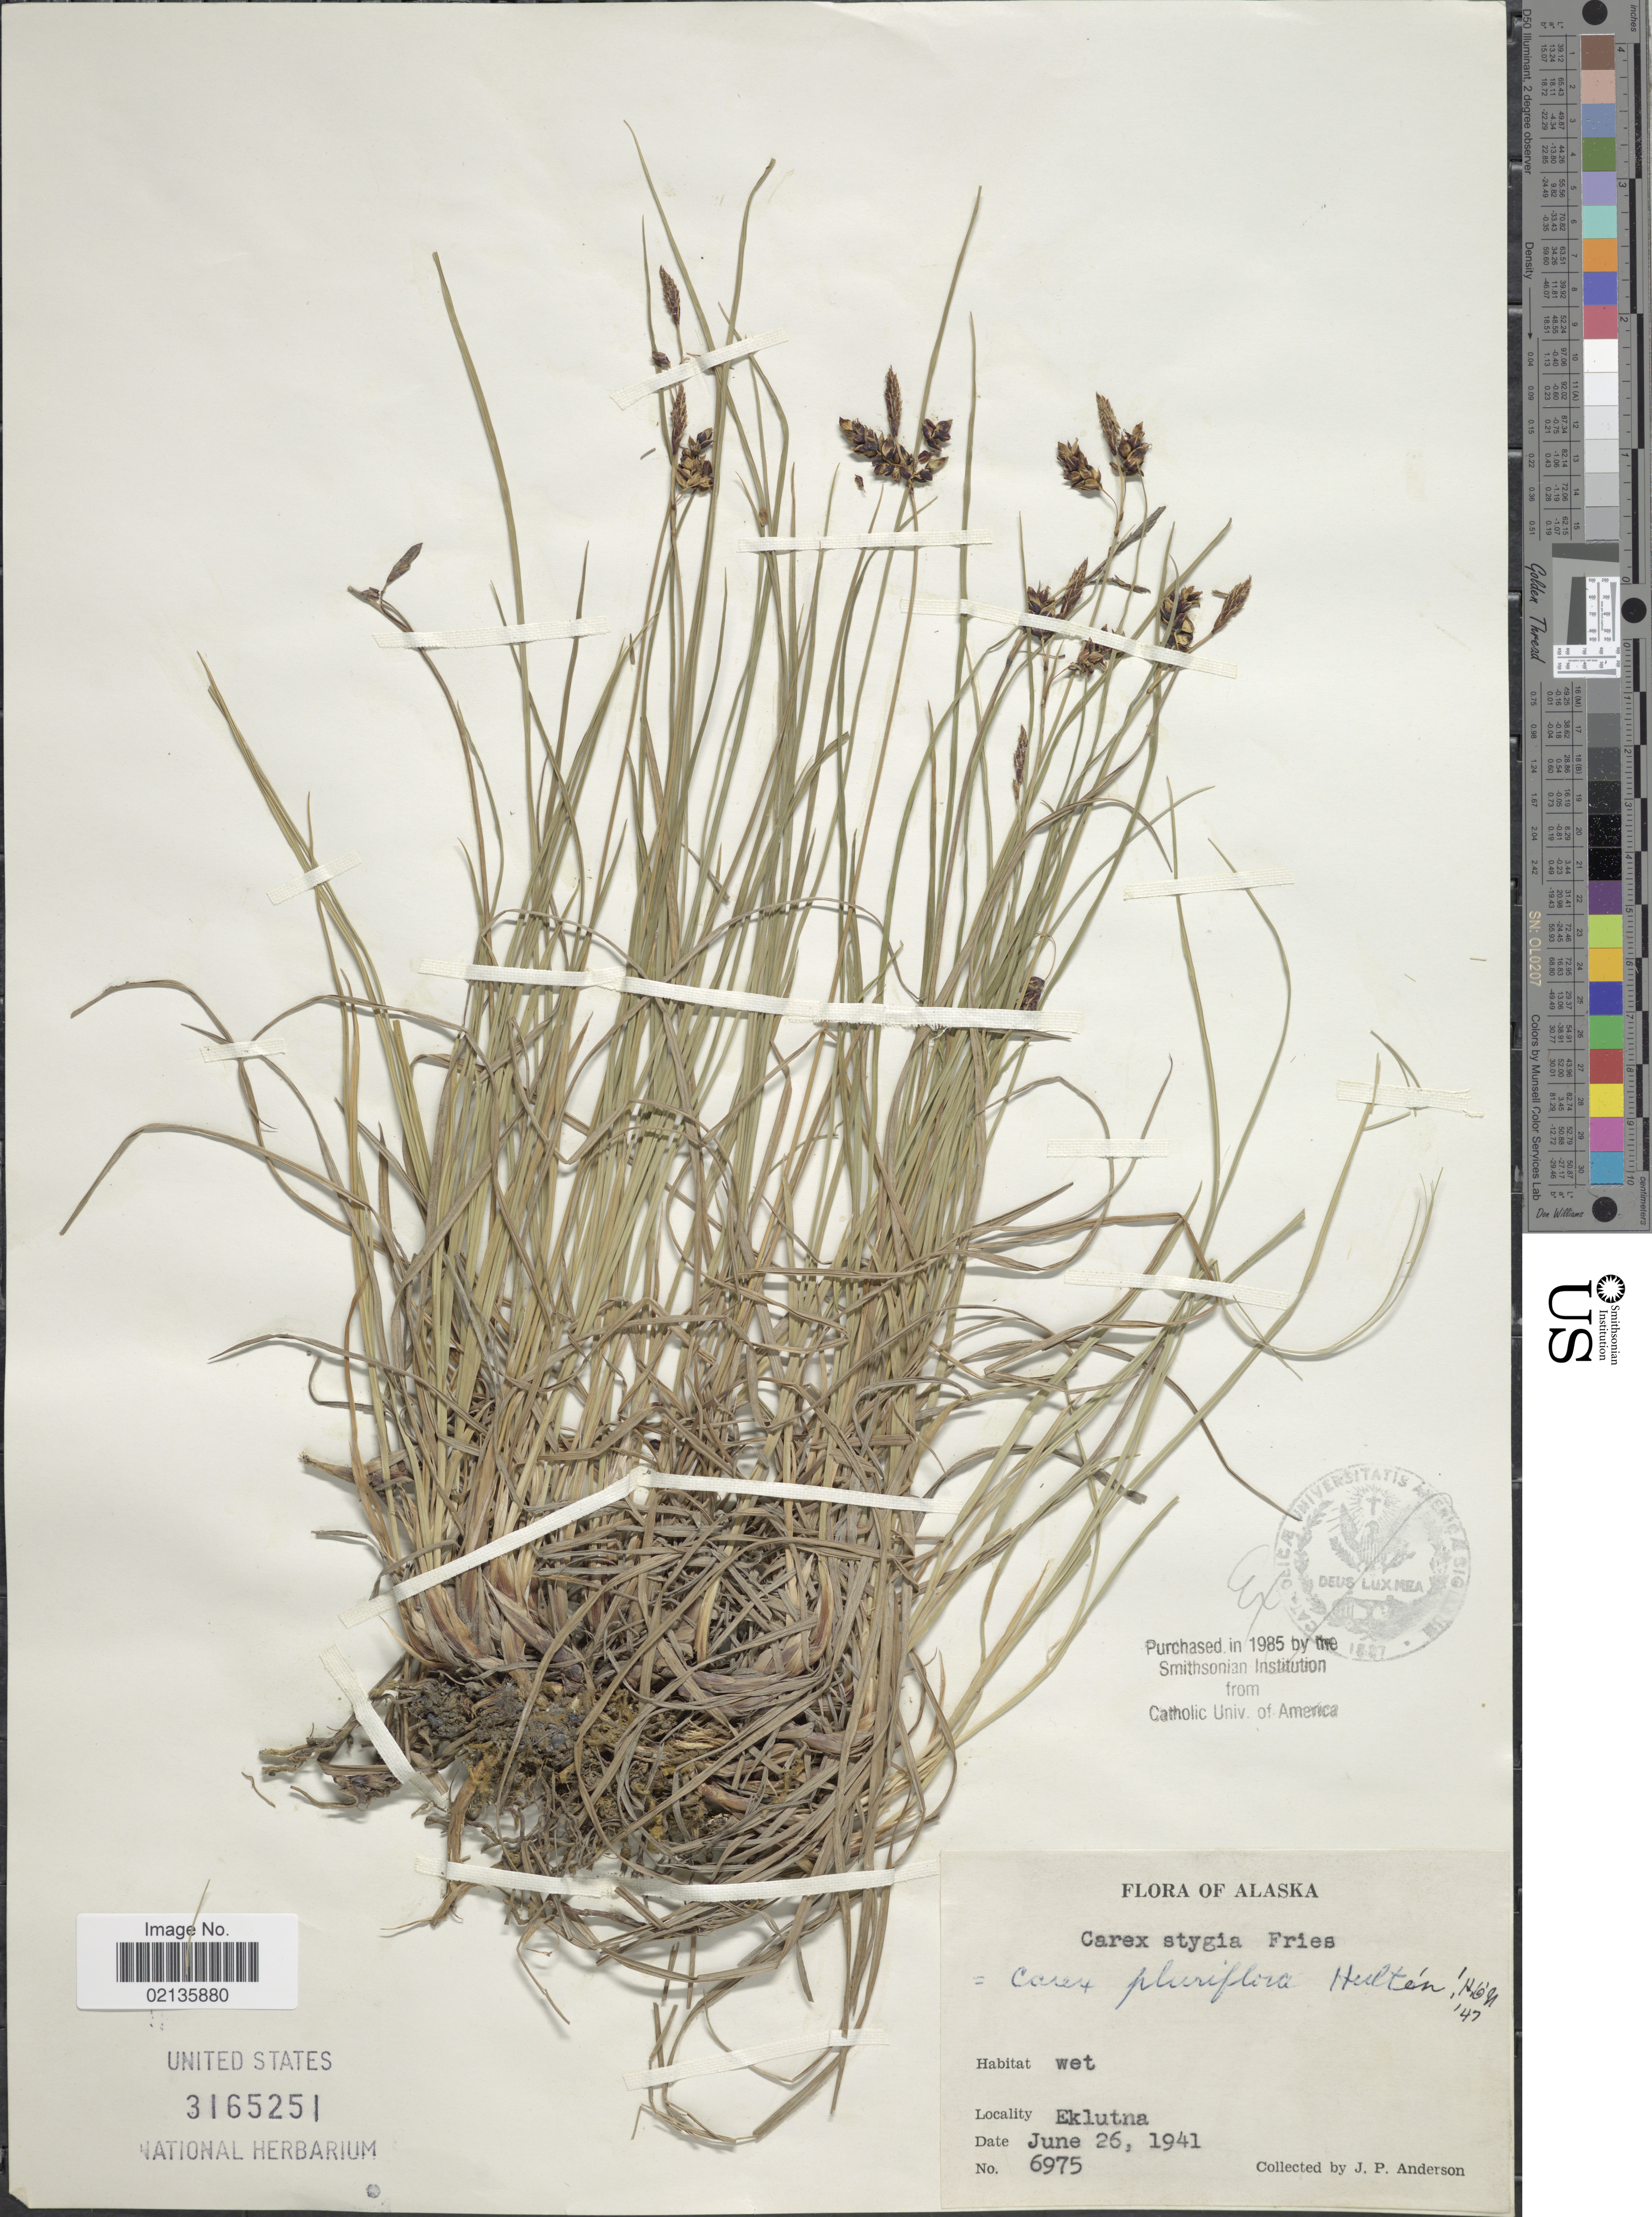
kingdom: Plantae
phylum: Tracheophyta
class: Liliopsida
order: Poales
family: Cyperaceae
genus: Carex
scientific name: Carex x stygia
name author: Fr.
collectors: J. P. Anderson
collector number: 6975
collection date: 1941-06-26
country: United States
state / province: Alaska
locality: Eklutna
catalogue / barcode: US 3165251